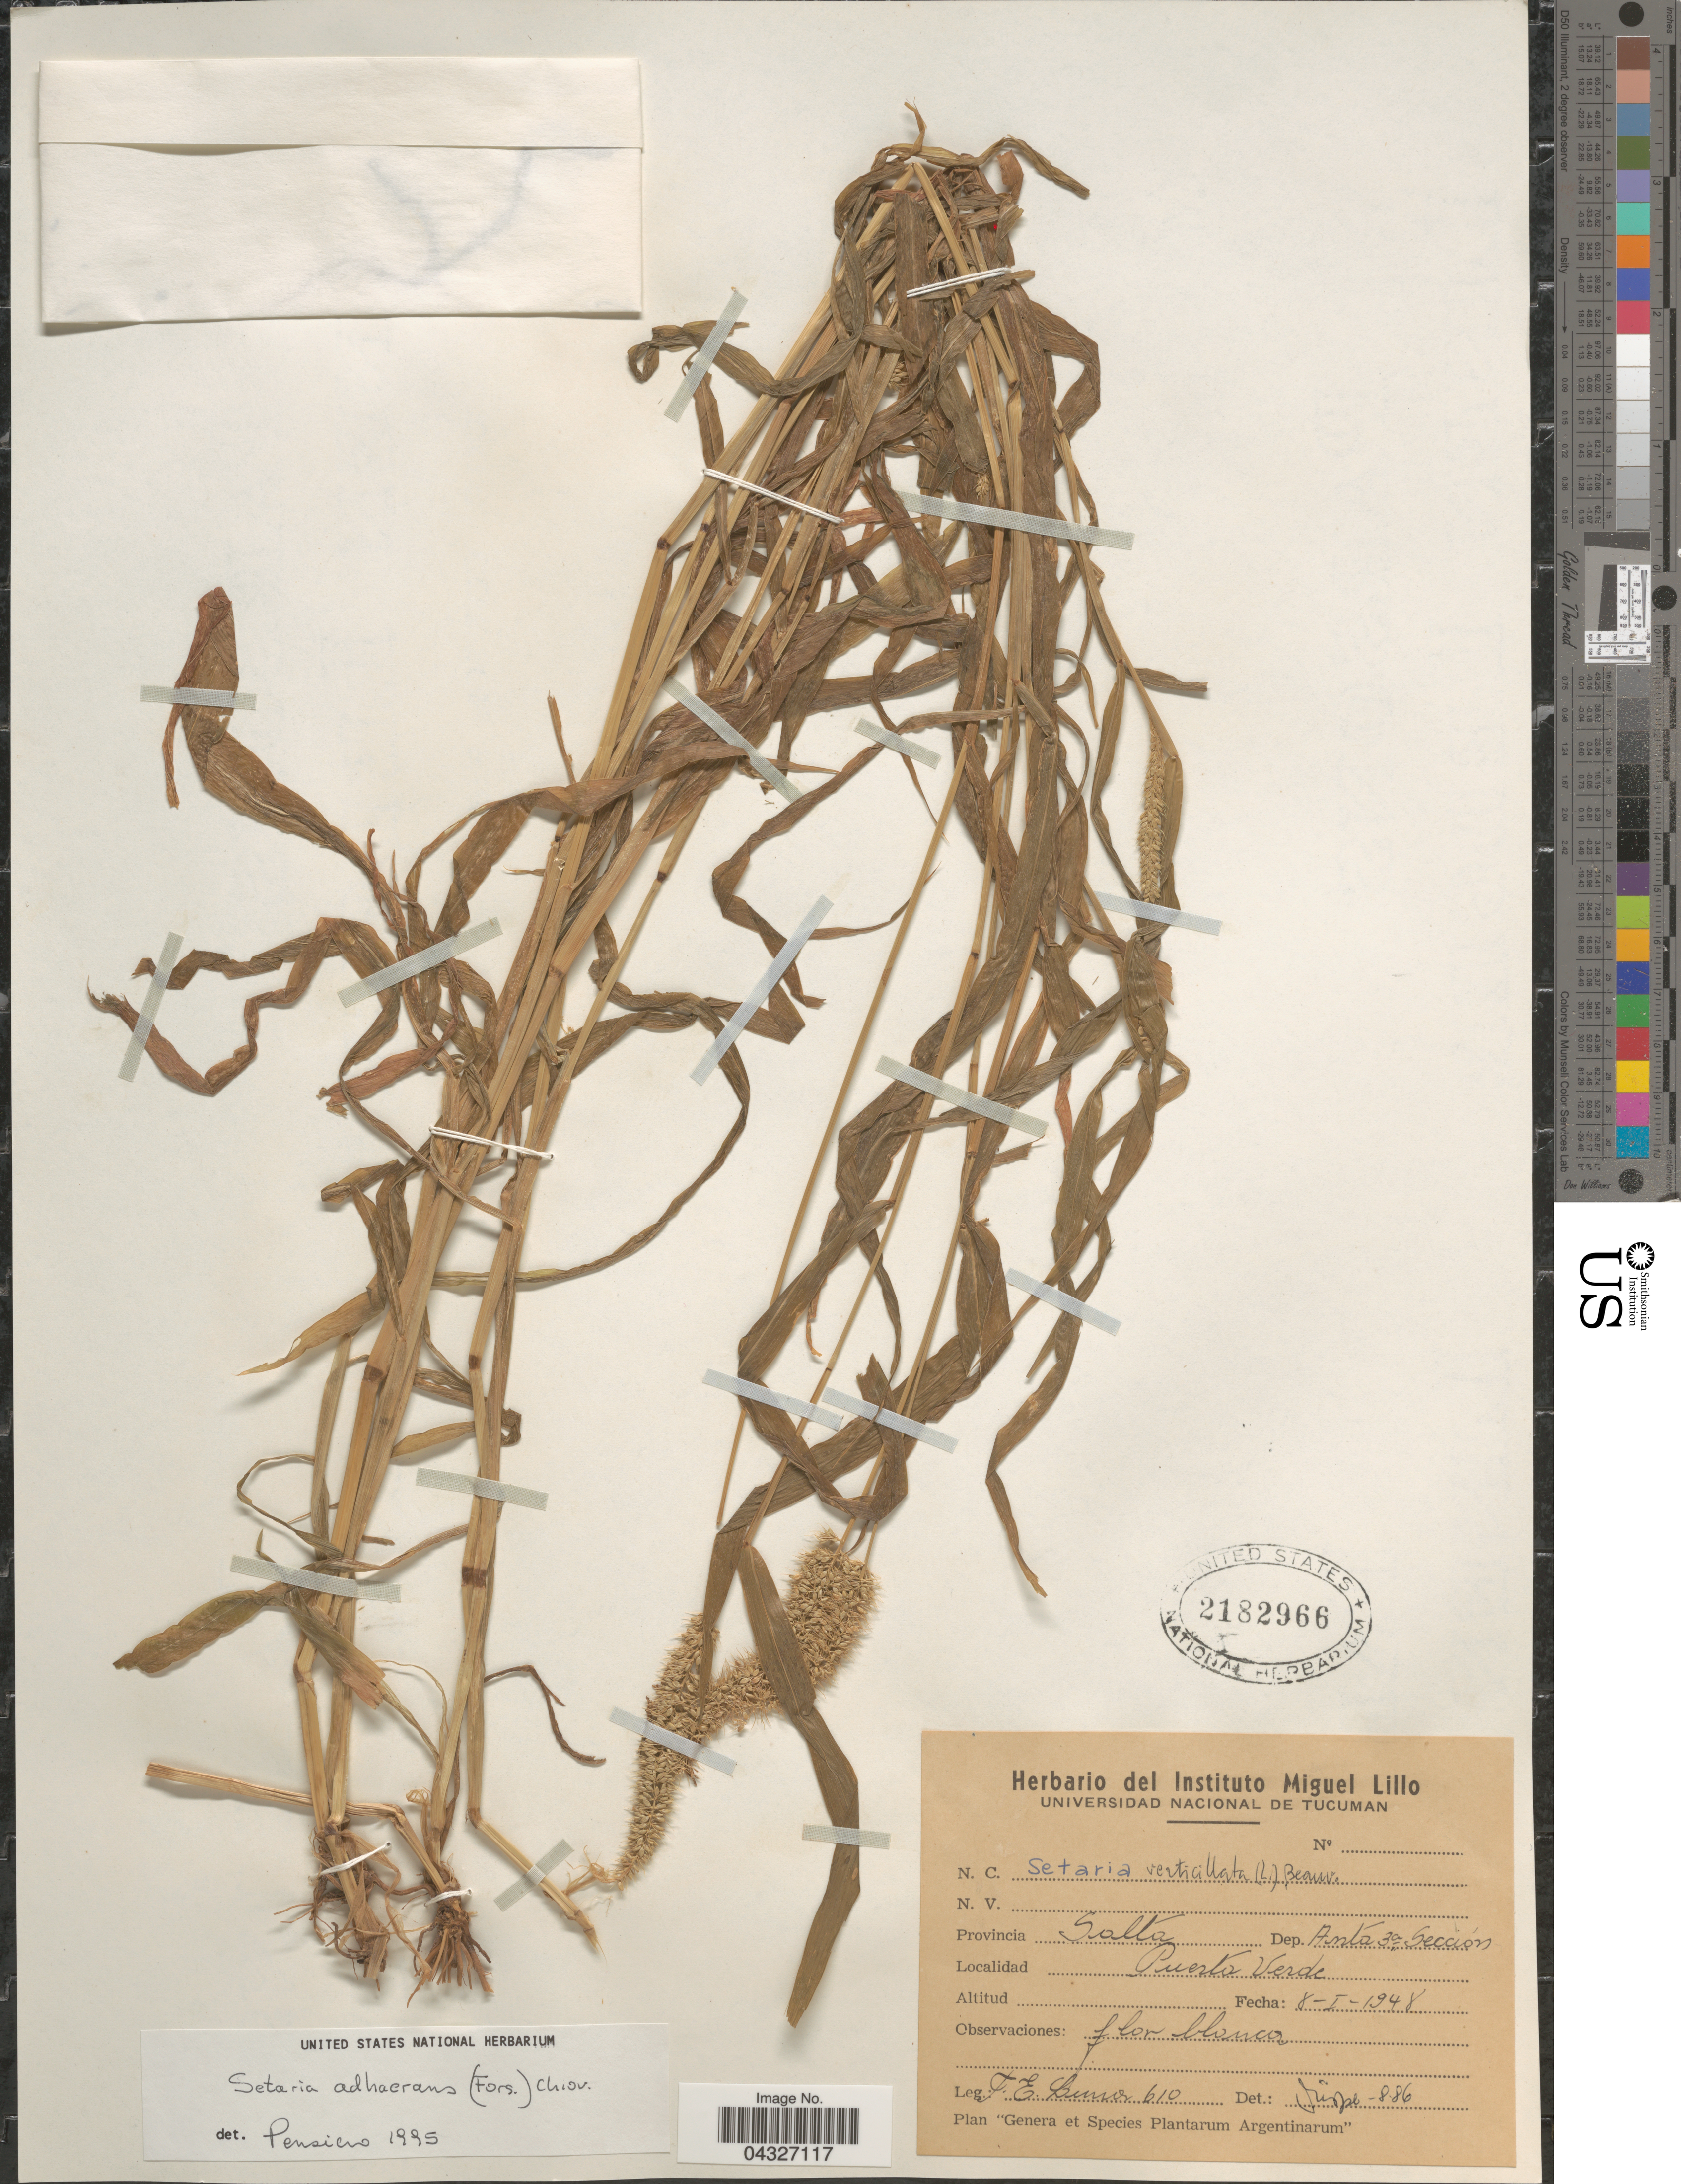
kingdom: Plantae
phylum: Tracheophyta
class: Liliopsida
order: Poales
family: Poaceae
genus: Setaria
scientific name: Setaria adhaerens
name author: (Forssk.) Chiov.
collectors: F. E. Luna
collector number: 610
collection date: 1948-01-08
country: Argentina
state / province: Salta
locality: Dep. Anta Ea Sección. Puerto Verde.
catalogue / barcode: US 2182966